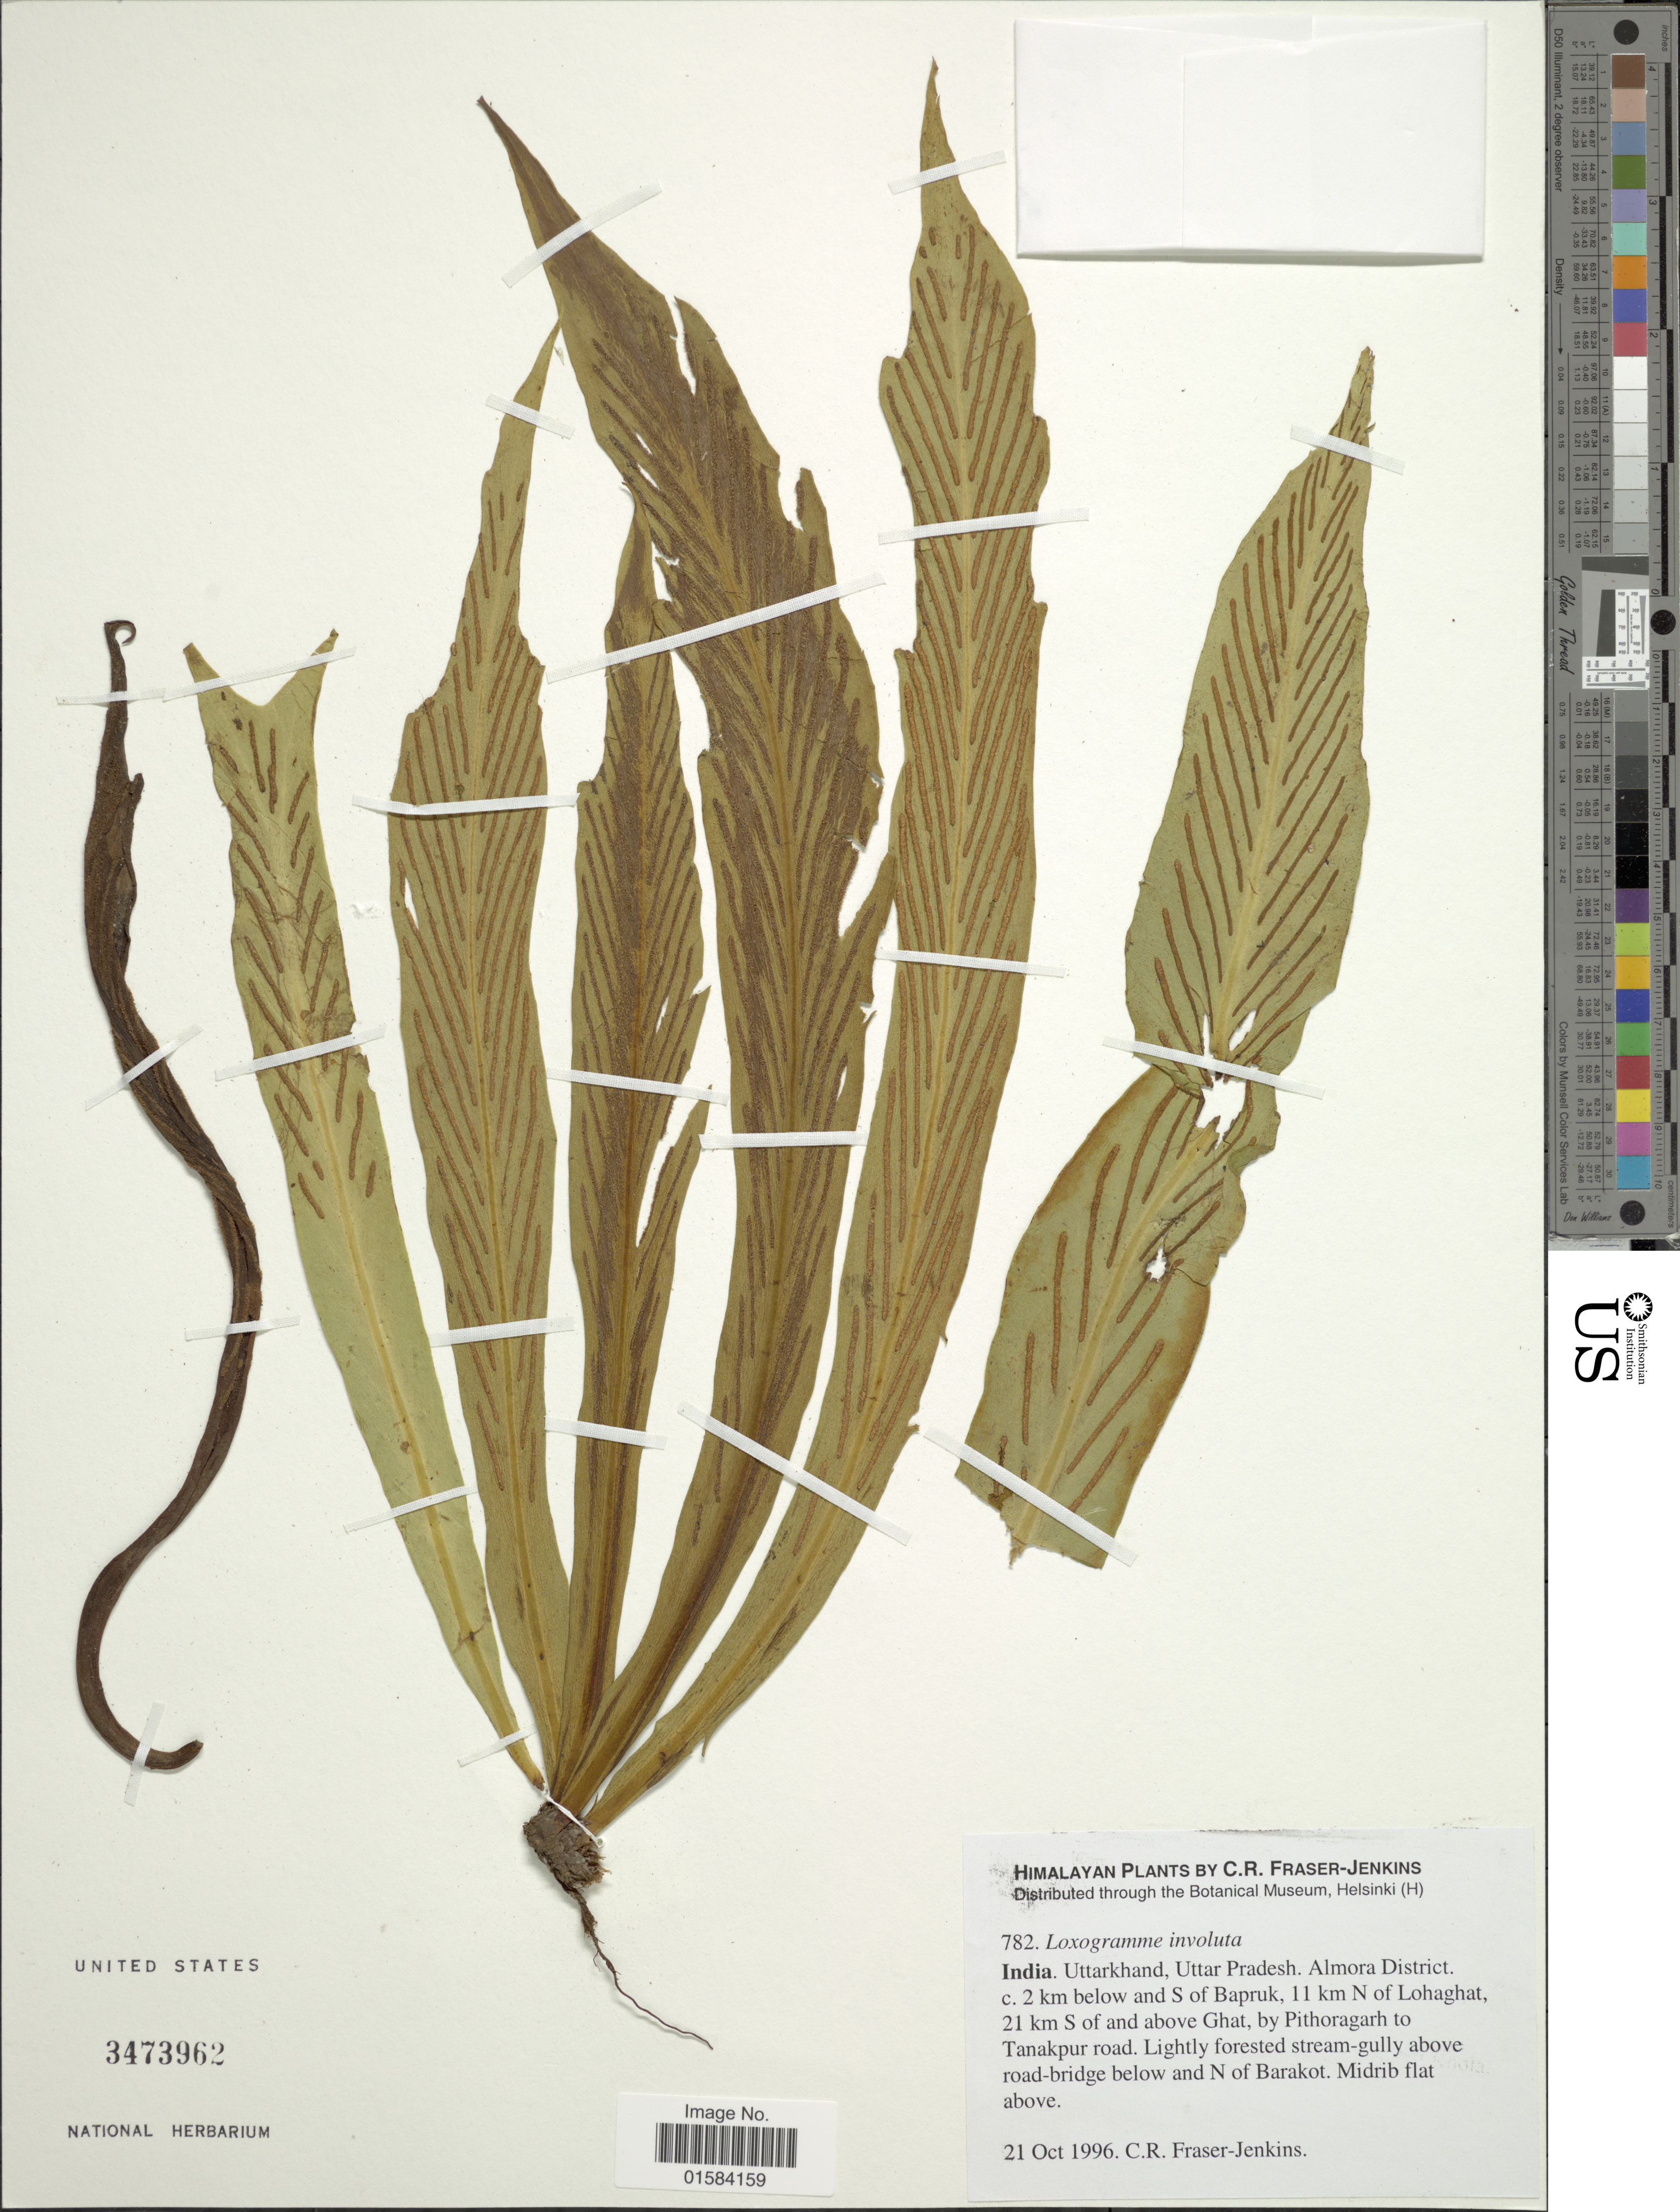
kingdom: Plantae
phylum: Tracheophyta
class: Polypodiopsida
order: Polypodiales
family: Polypodiaceae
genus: Loxogramme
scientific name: Loxogramme involuta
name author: (D. Don) C. Presl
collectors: C. R. Fraser-Jenkins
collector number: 782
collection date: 1996-10-21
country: India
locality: Uttarkhand, Uttar Pradesh. Almora District, c. 2 km below and S of Bapruk, 11 km N of Lohaghat, 21 km S of and above Ghat, by Pithoragarh to Tanakpur road. Lightly forested stream-gully above road-bridge below and N of Barakot. Midrib flat above, Himalayan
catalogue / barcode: US 3473962